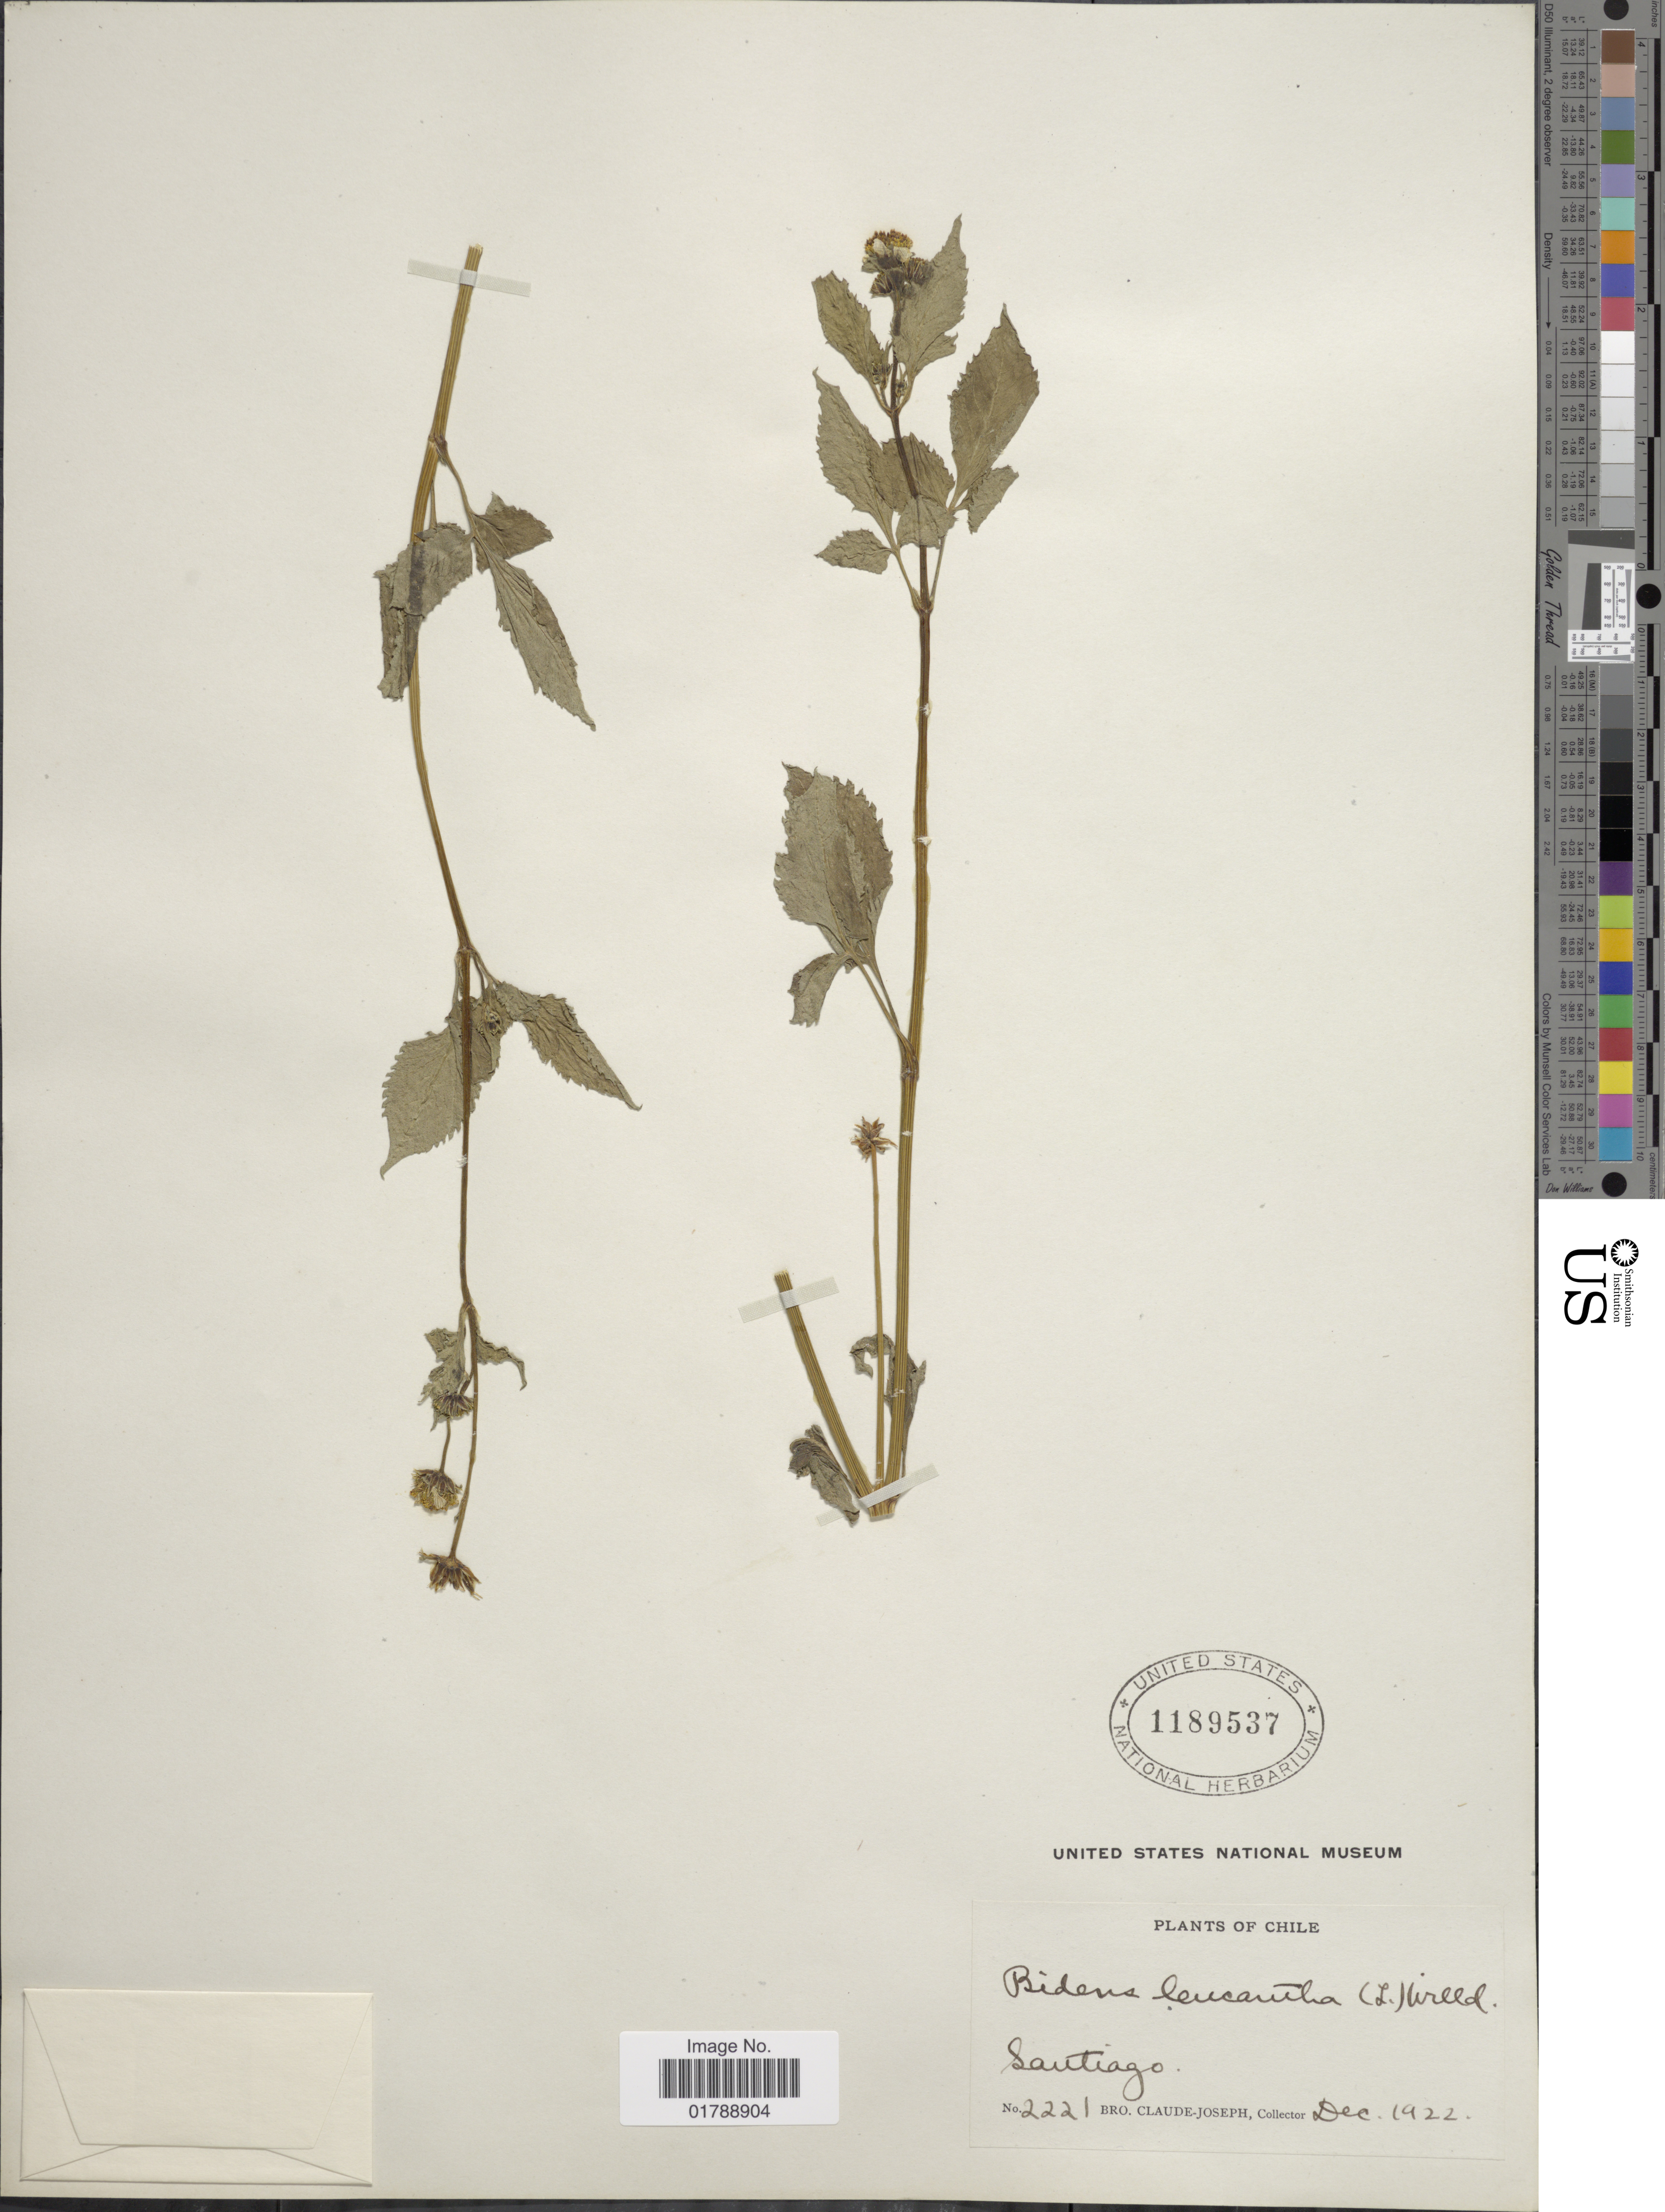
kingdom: Plantae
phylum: Tracheophyta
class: Magnoliopsida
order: Asterales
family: Asteraceae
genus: Bidens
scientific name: Bidens pilosa var. radiata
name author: (Sch. Bip.) J.A. Schmidt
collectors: Bro. Claude-Joseph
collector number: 2221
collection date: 1922-12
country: Chile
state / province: Región Metropolitana (RM)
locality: Santiago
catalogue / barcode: US 1189537